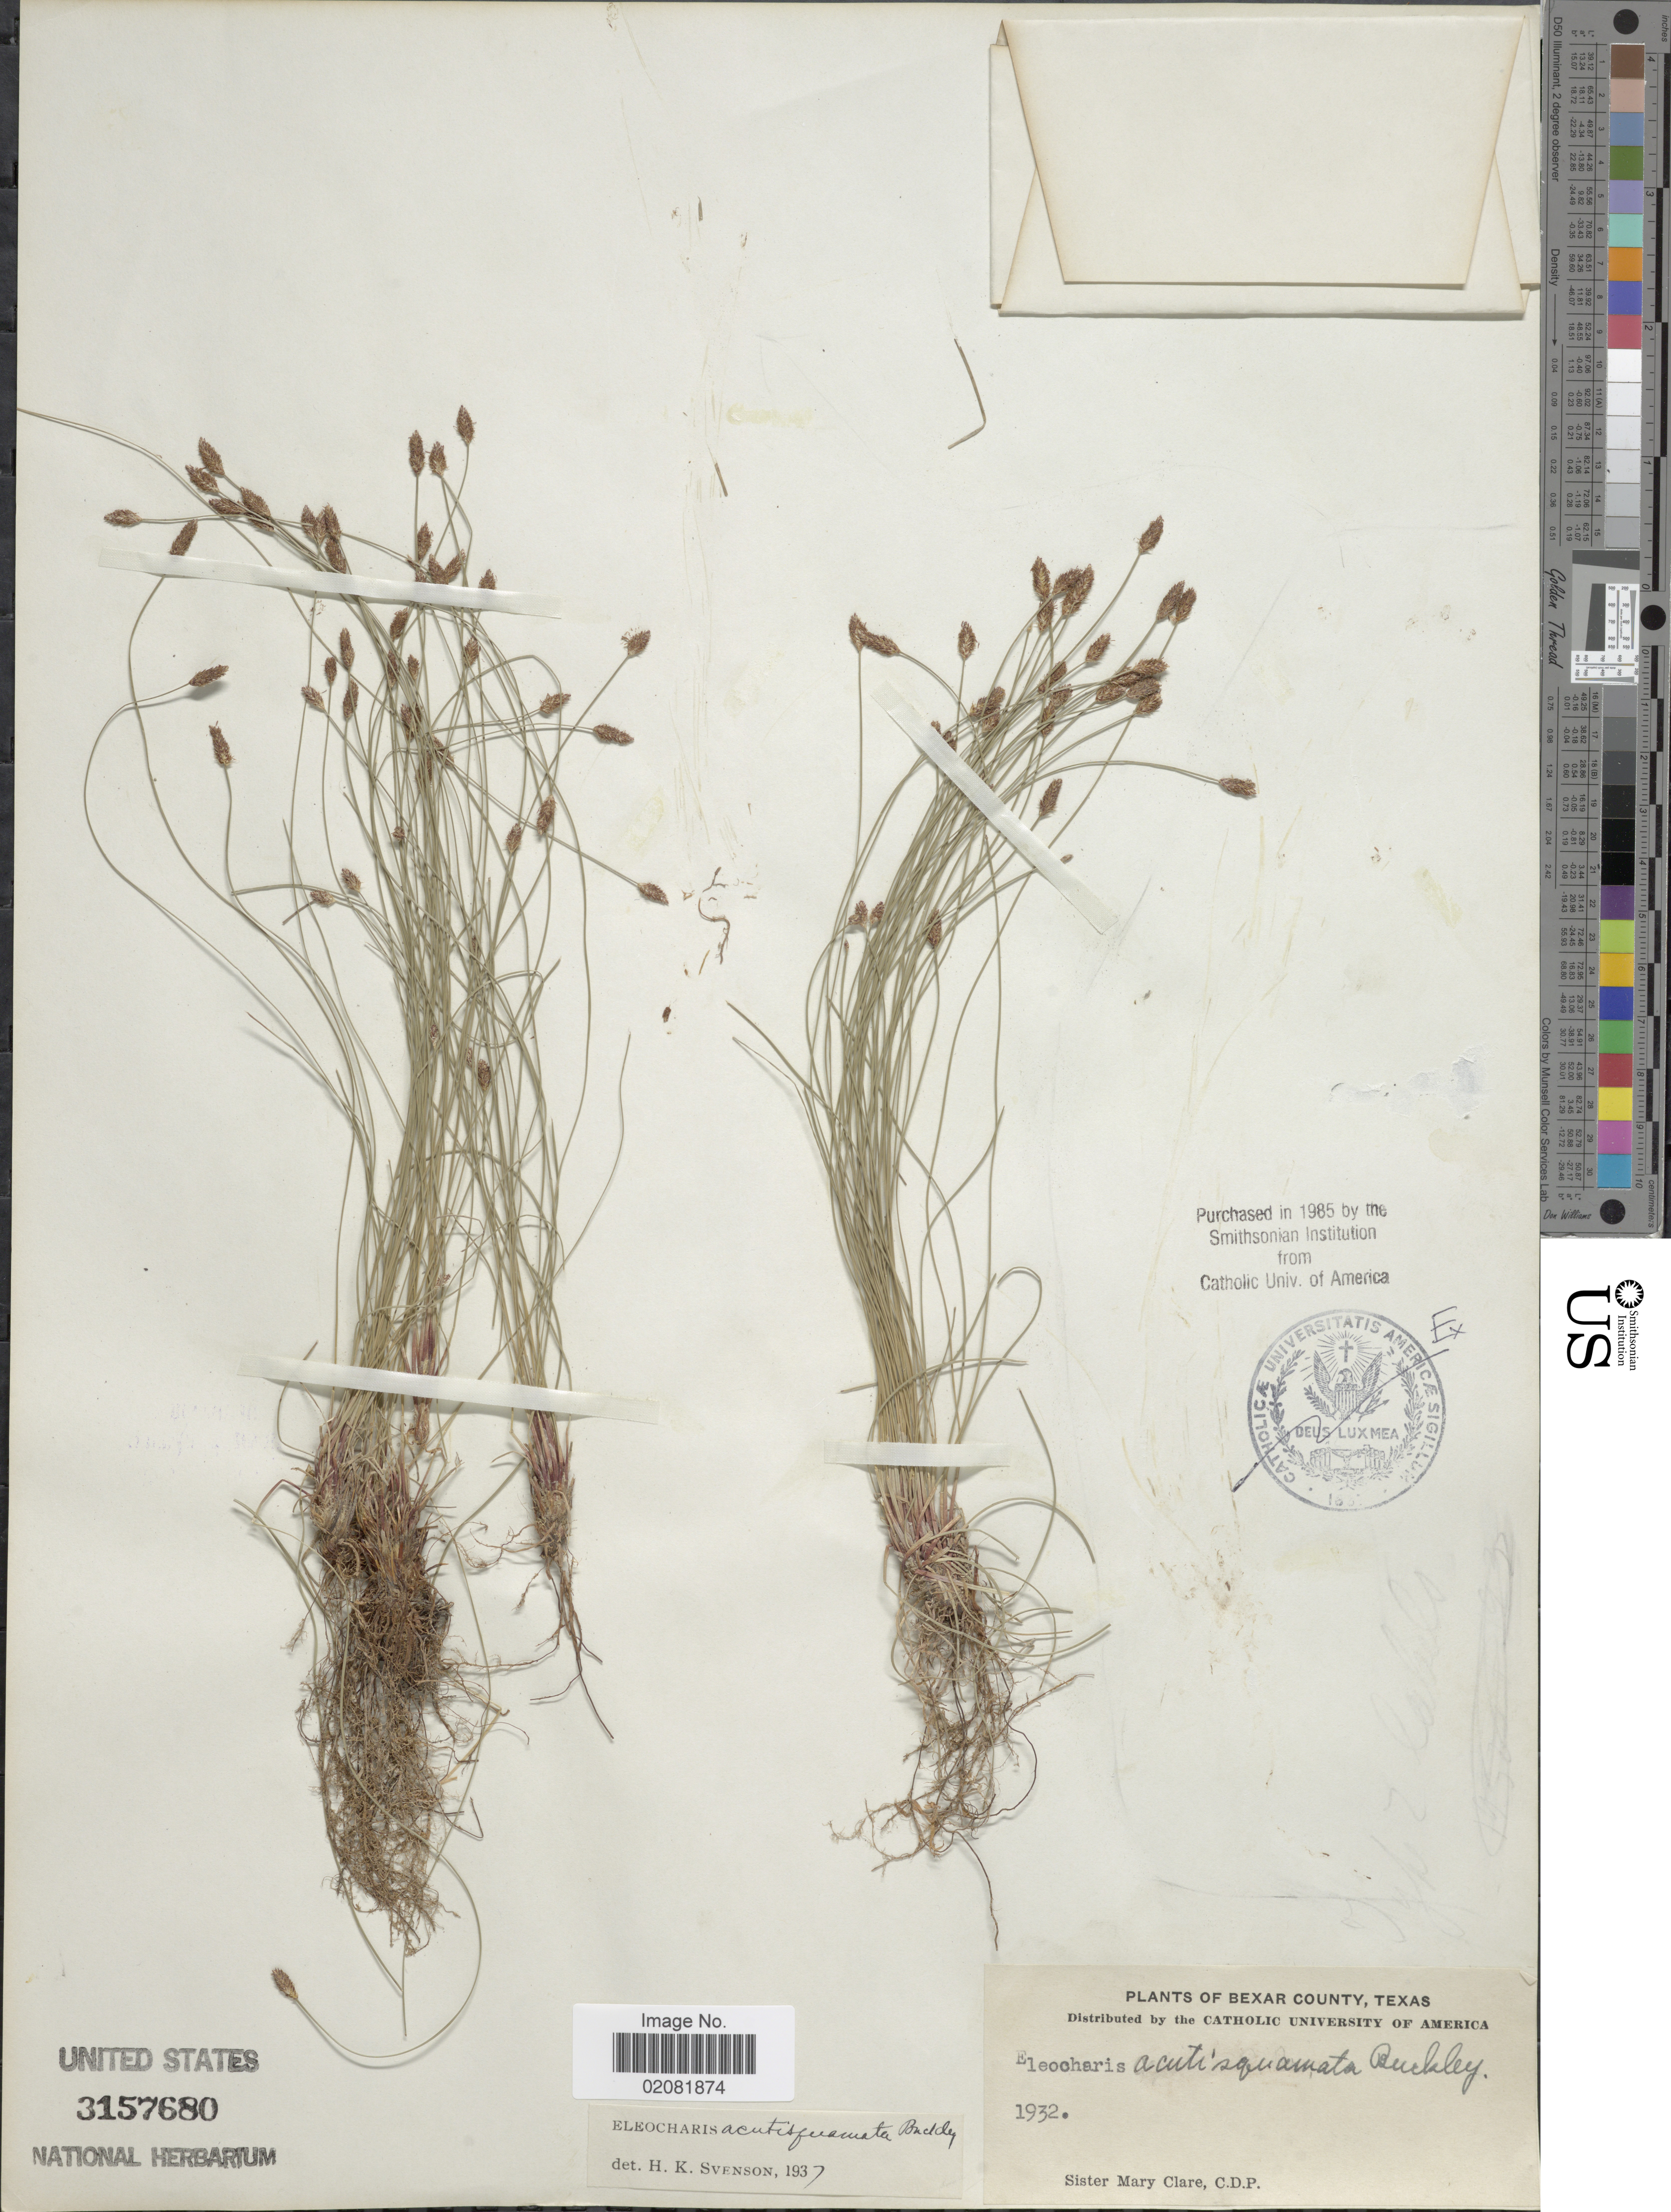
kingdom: Plantae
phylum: Tracheophyta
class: Liliopsida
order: Poales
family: Cyperaceae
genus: Eleocharis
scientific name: Eleocharis acutisquamata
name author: Buckley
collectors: M. Clare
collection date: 1932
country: United States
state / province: Texas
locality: Bexar County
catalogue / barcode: US 3157680